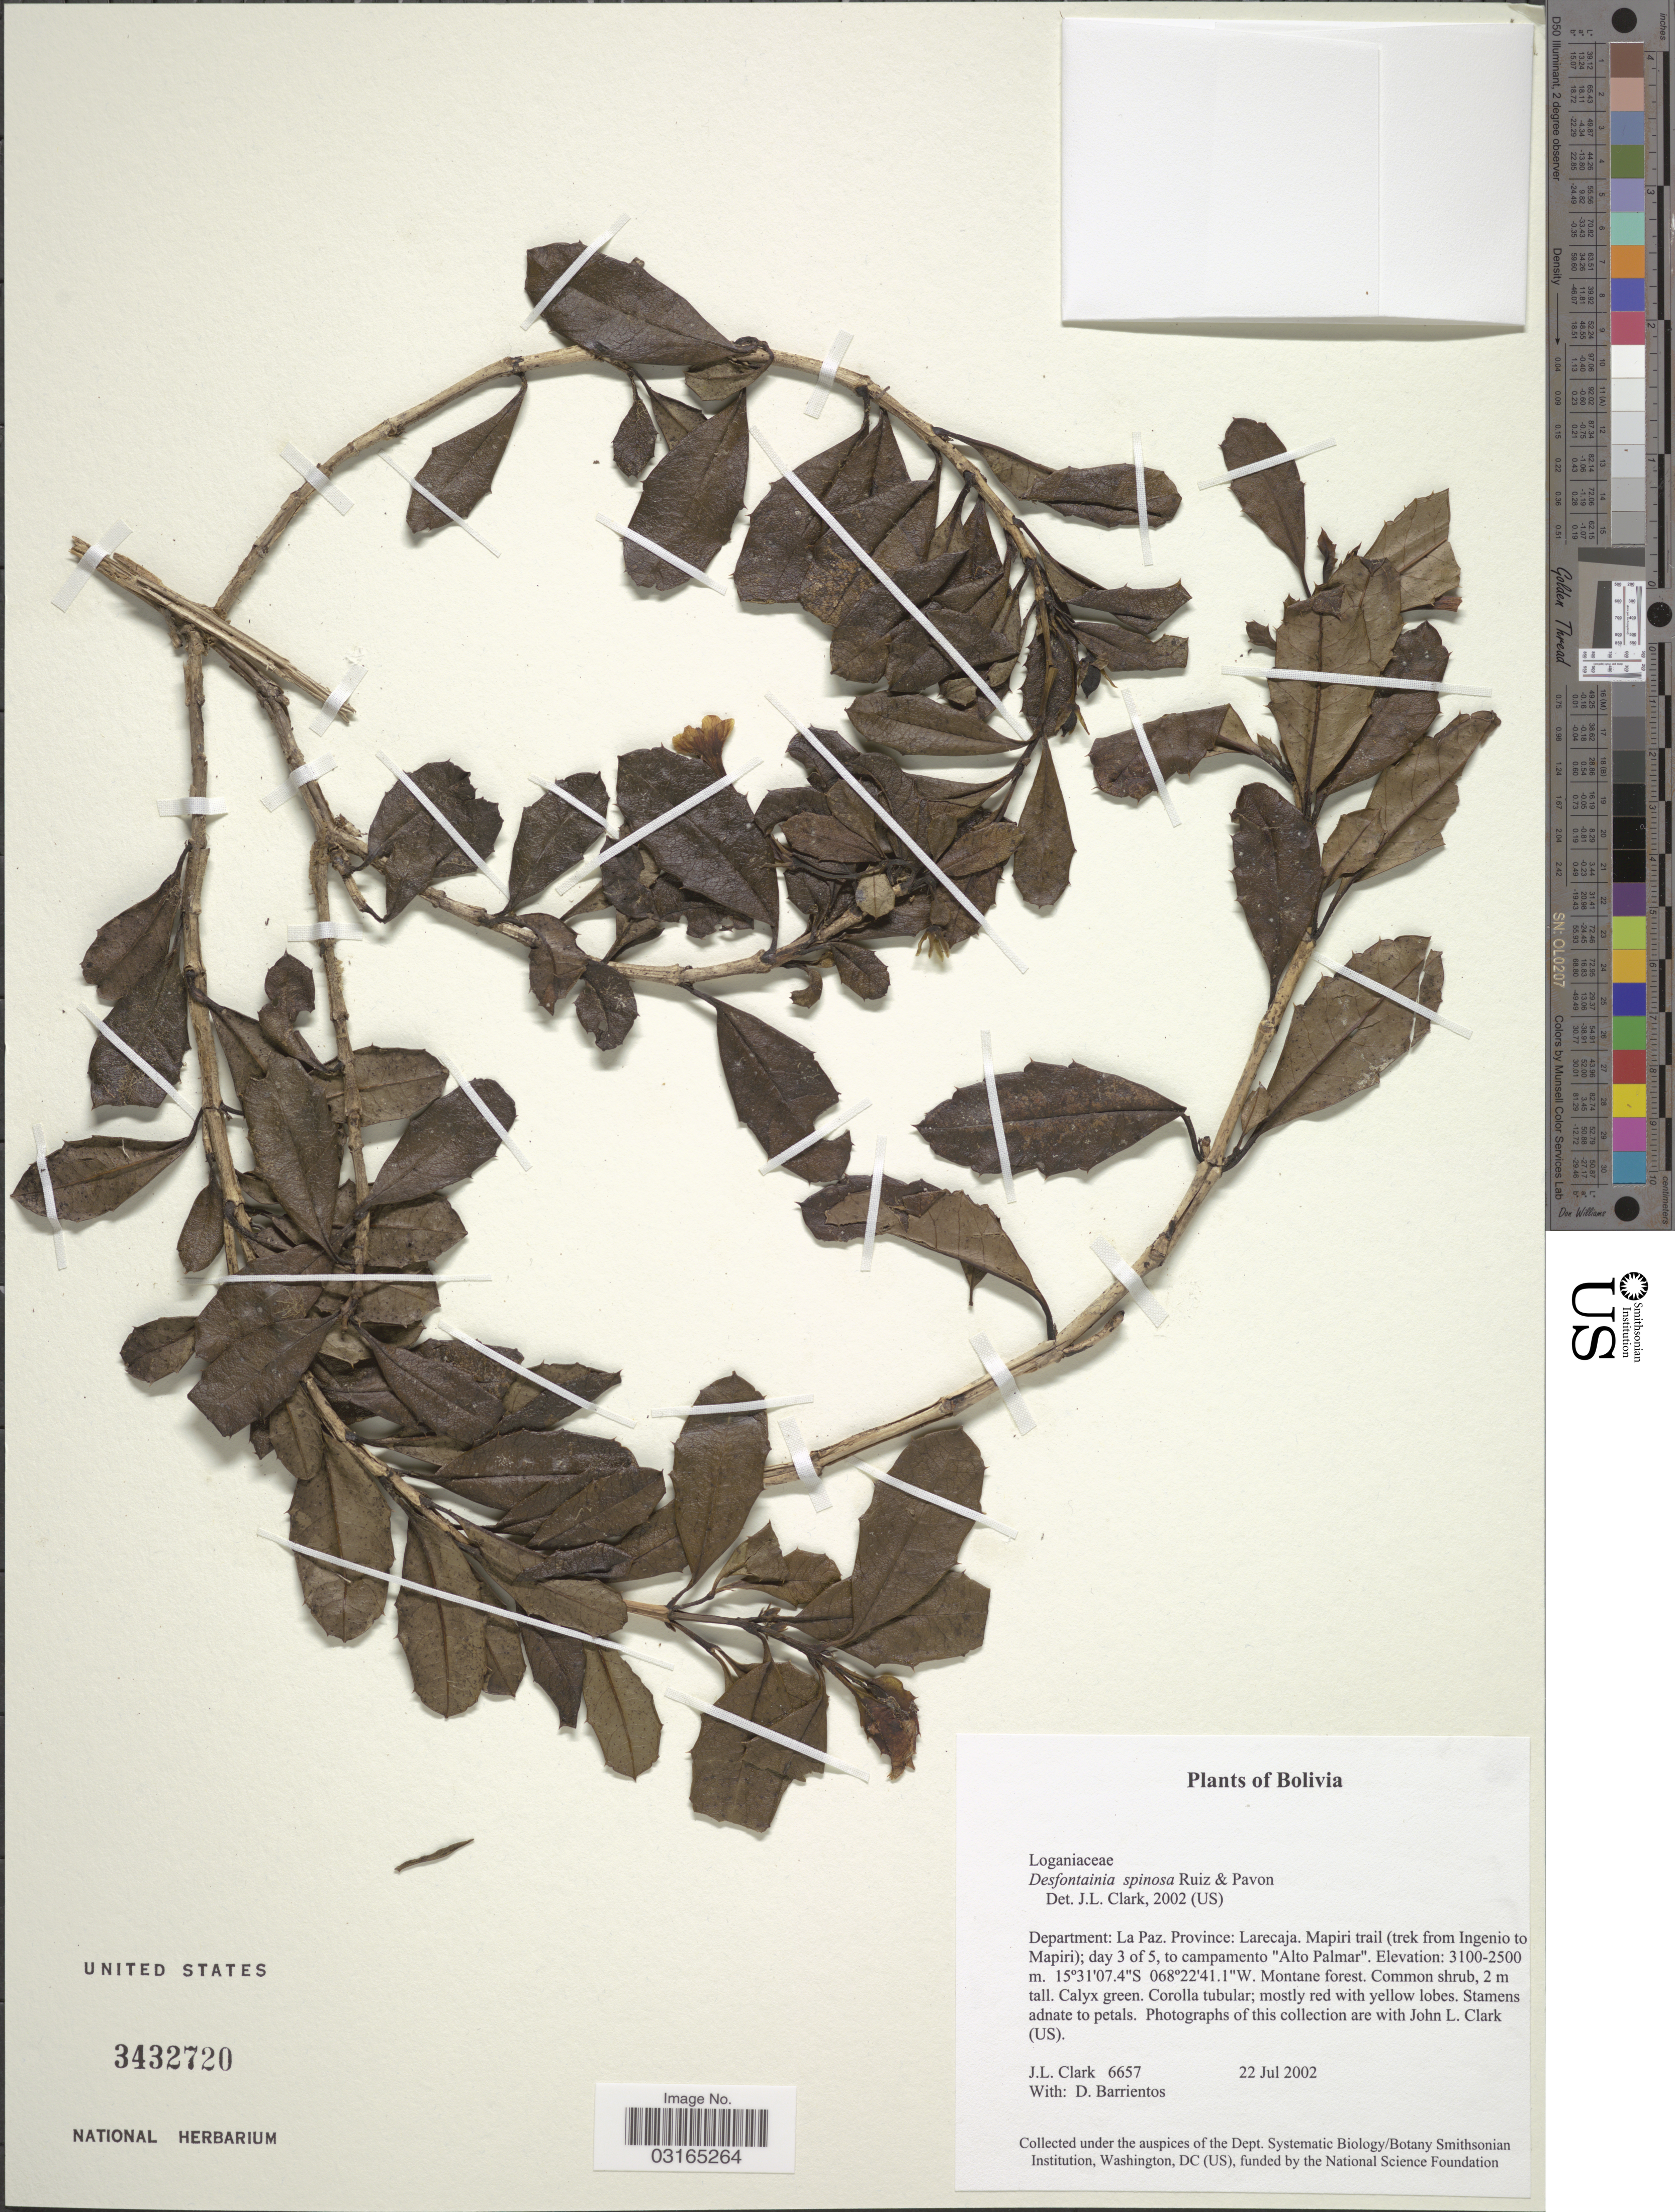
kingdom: Plantae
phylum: Tracheophyta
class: Magnoliopsida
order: Bruniales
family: Columelliaceae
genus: Desfontainia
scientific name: Desfontainia spinosa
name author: Ruiz & Pav.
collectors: J. L. Clark & D. Barrientos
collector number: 6657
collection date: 2002-07-22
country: Bolivia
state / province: La Paz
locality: Department: La Paz. Province: Larecaja. Mapiri trail (trek from Ingenio to Mapiri); day 3 of 5, to campamento "Alto Palmar".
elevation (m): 2500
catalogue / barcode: US 3432720